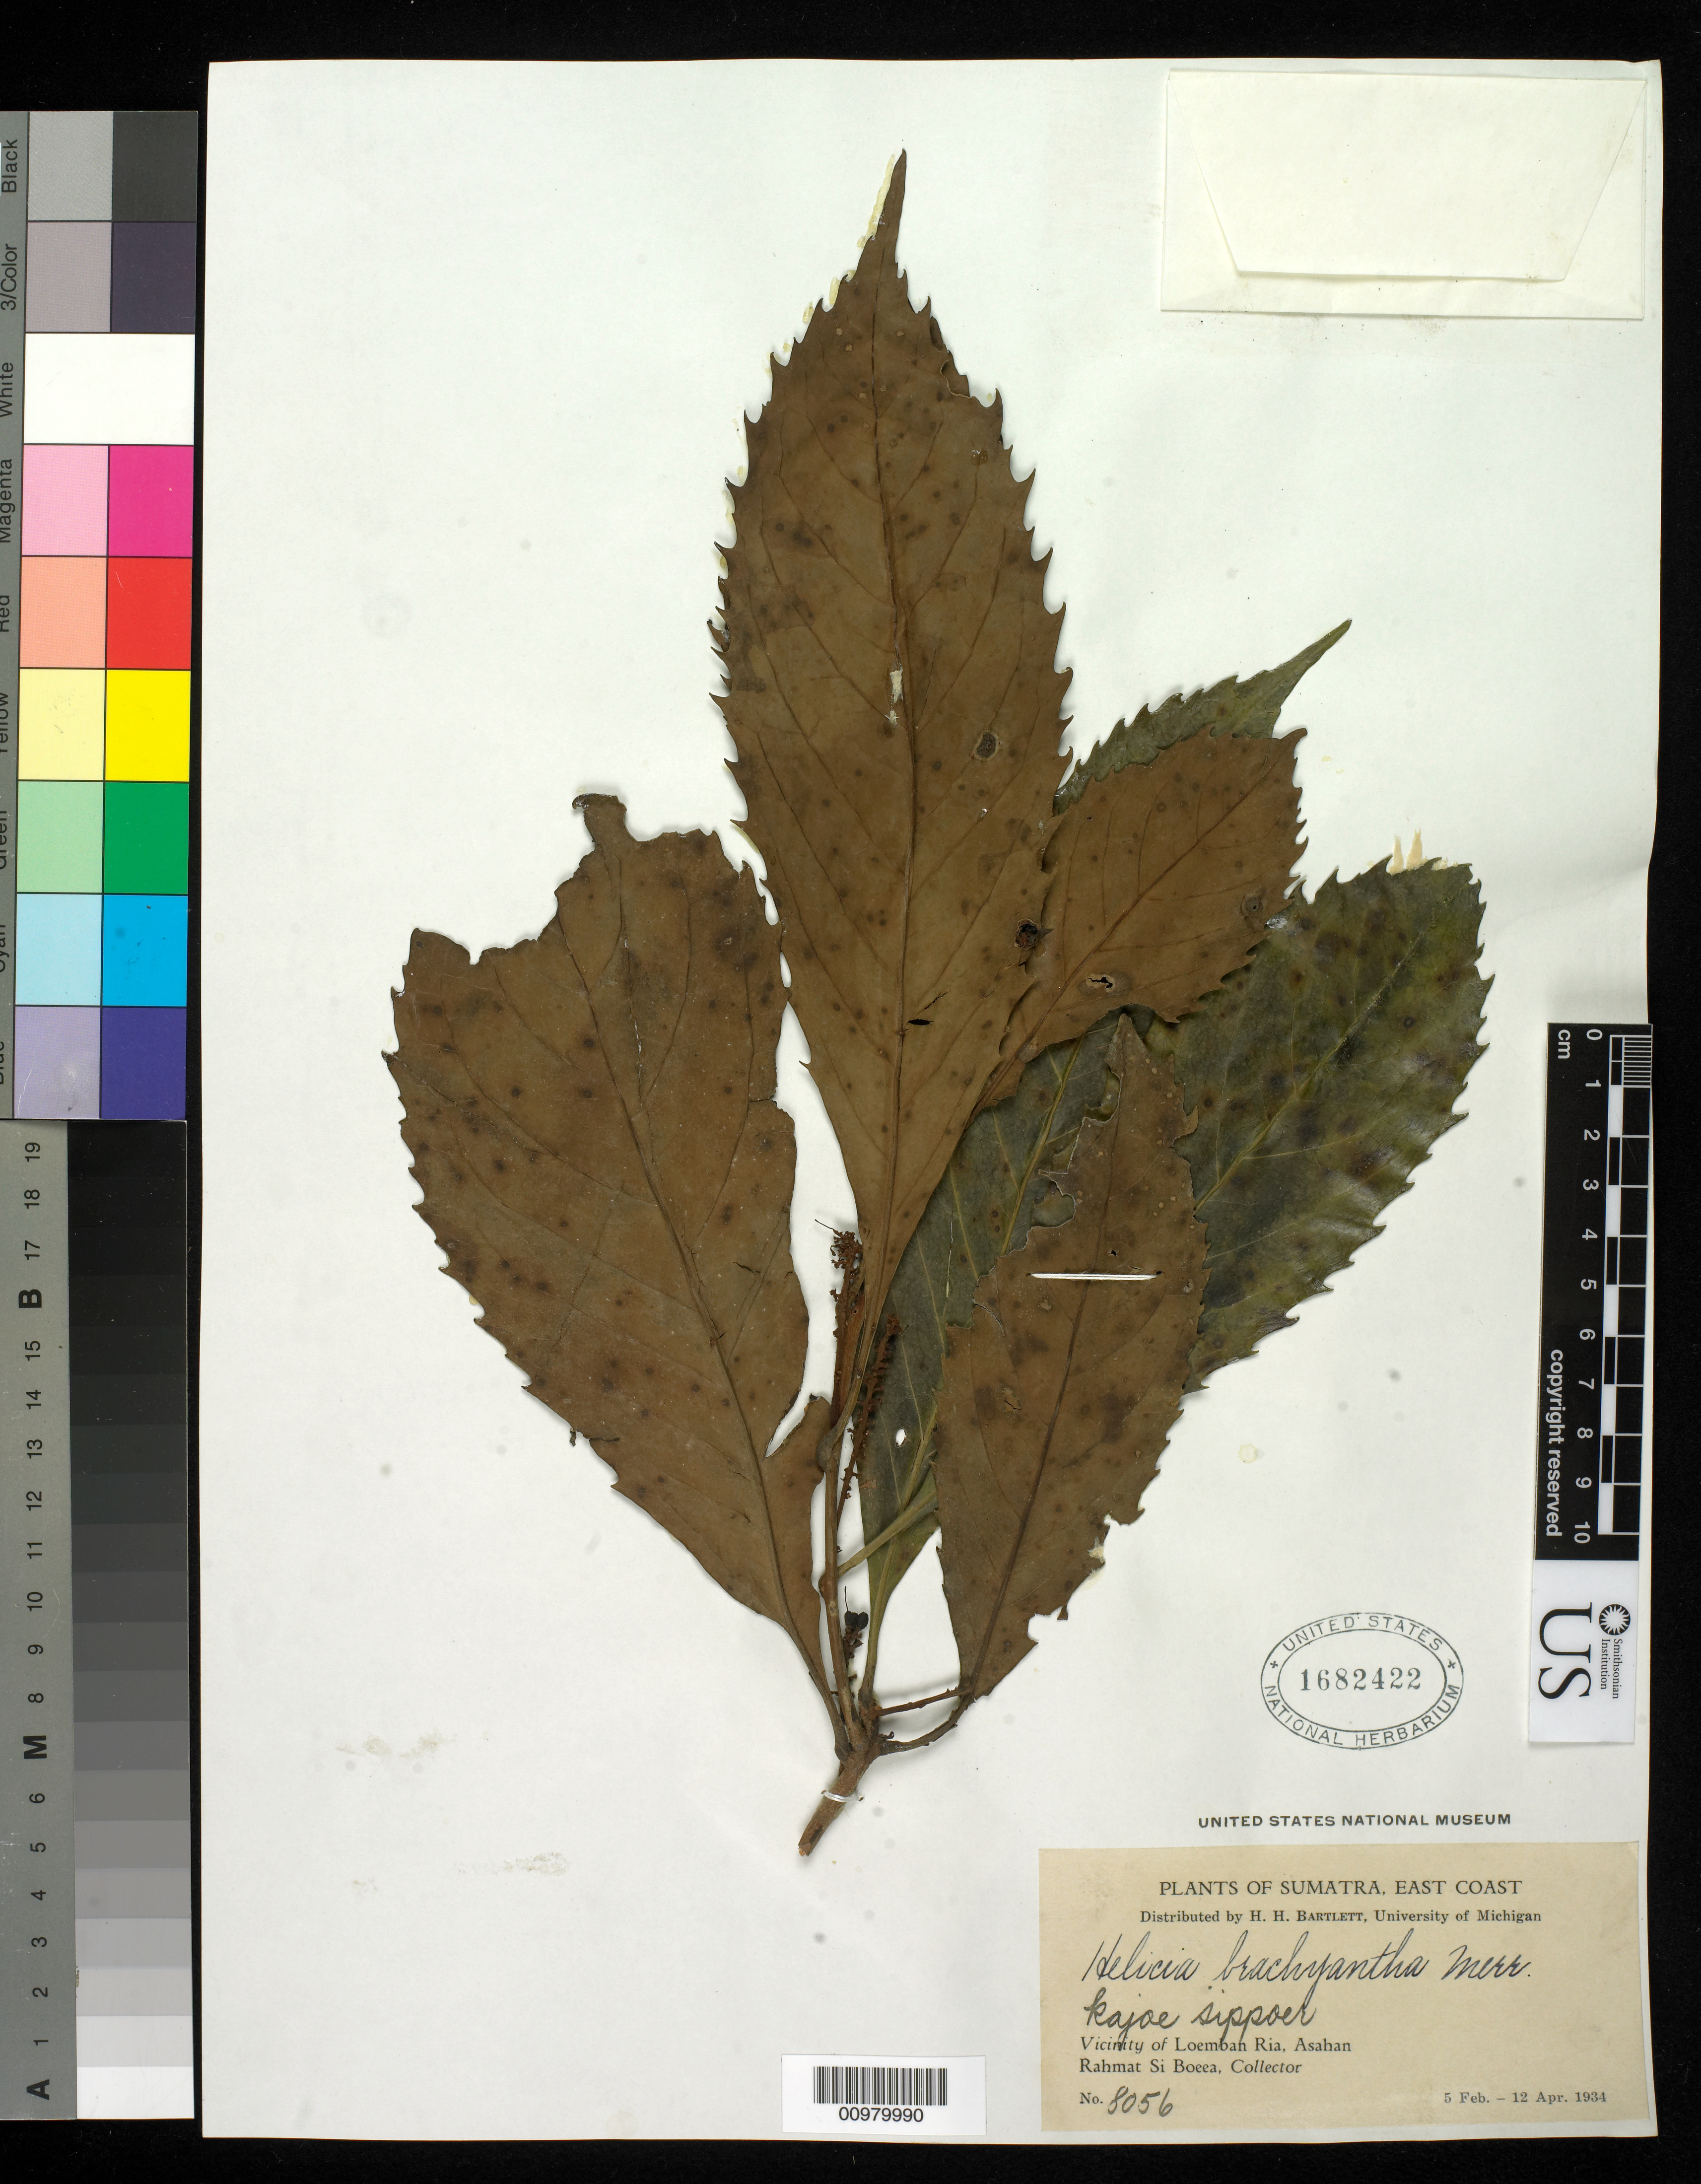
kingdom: Plantae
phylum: Tracheophyta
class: Magnoliopsida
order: Proteales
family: Proteaceae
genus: Helicia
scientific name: Helicia brachyantha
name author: Merr.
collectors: Rahmat Si Boeea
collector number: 8056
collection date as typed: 05 Feb 1934 to 12 Apr 1934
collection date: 1934-02-05/1934-04-12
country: Indonesia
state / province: Sumatra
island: Sumatra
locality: Vicinity of Loemban Ria, Asahan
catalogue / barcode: US 1682422